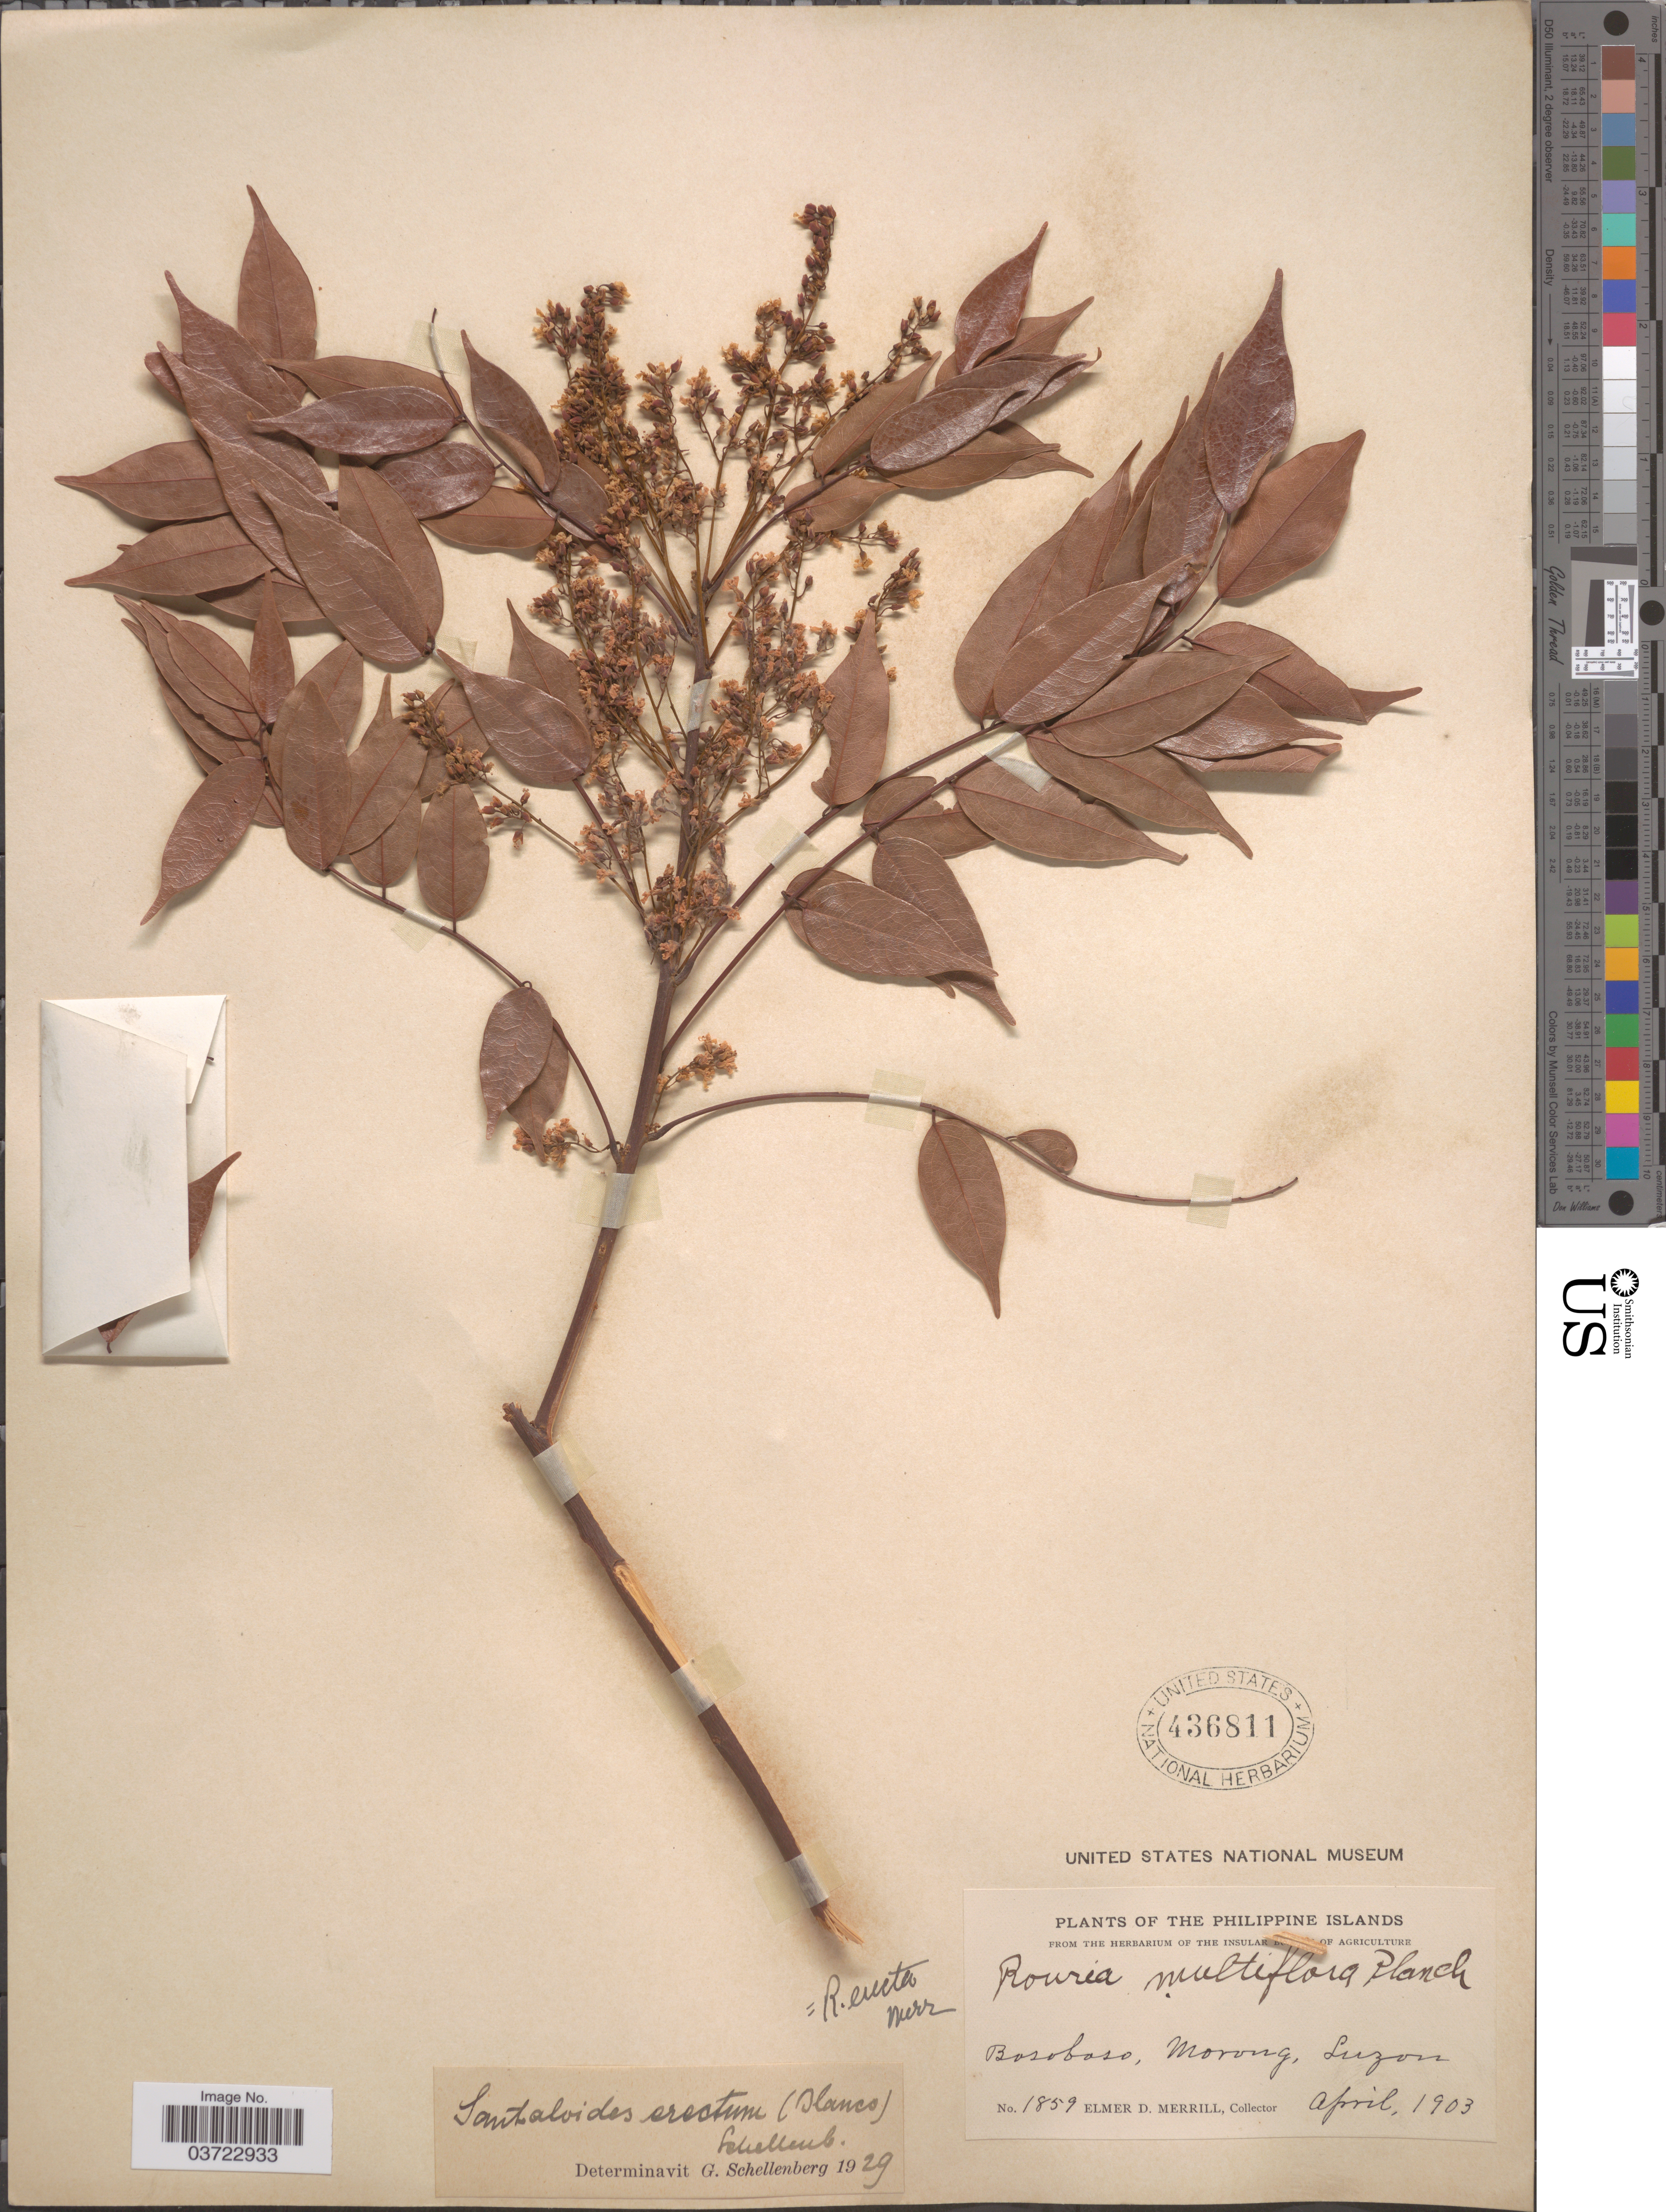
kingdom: Plantae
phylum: Tracheophyta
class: Magnoliopsida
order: Oxalidales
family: Connaraceae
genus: Rourea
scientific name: Rourea erecta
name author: (Blanco) Merr.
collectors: E. D. Merrill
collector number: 1859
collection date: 1903-04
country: Philippines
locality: Bosoboso, Morong, Luzon.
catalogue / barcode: US 436811